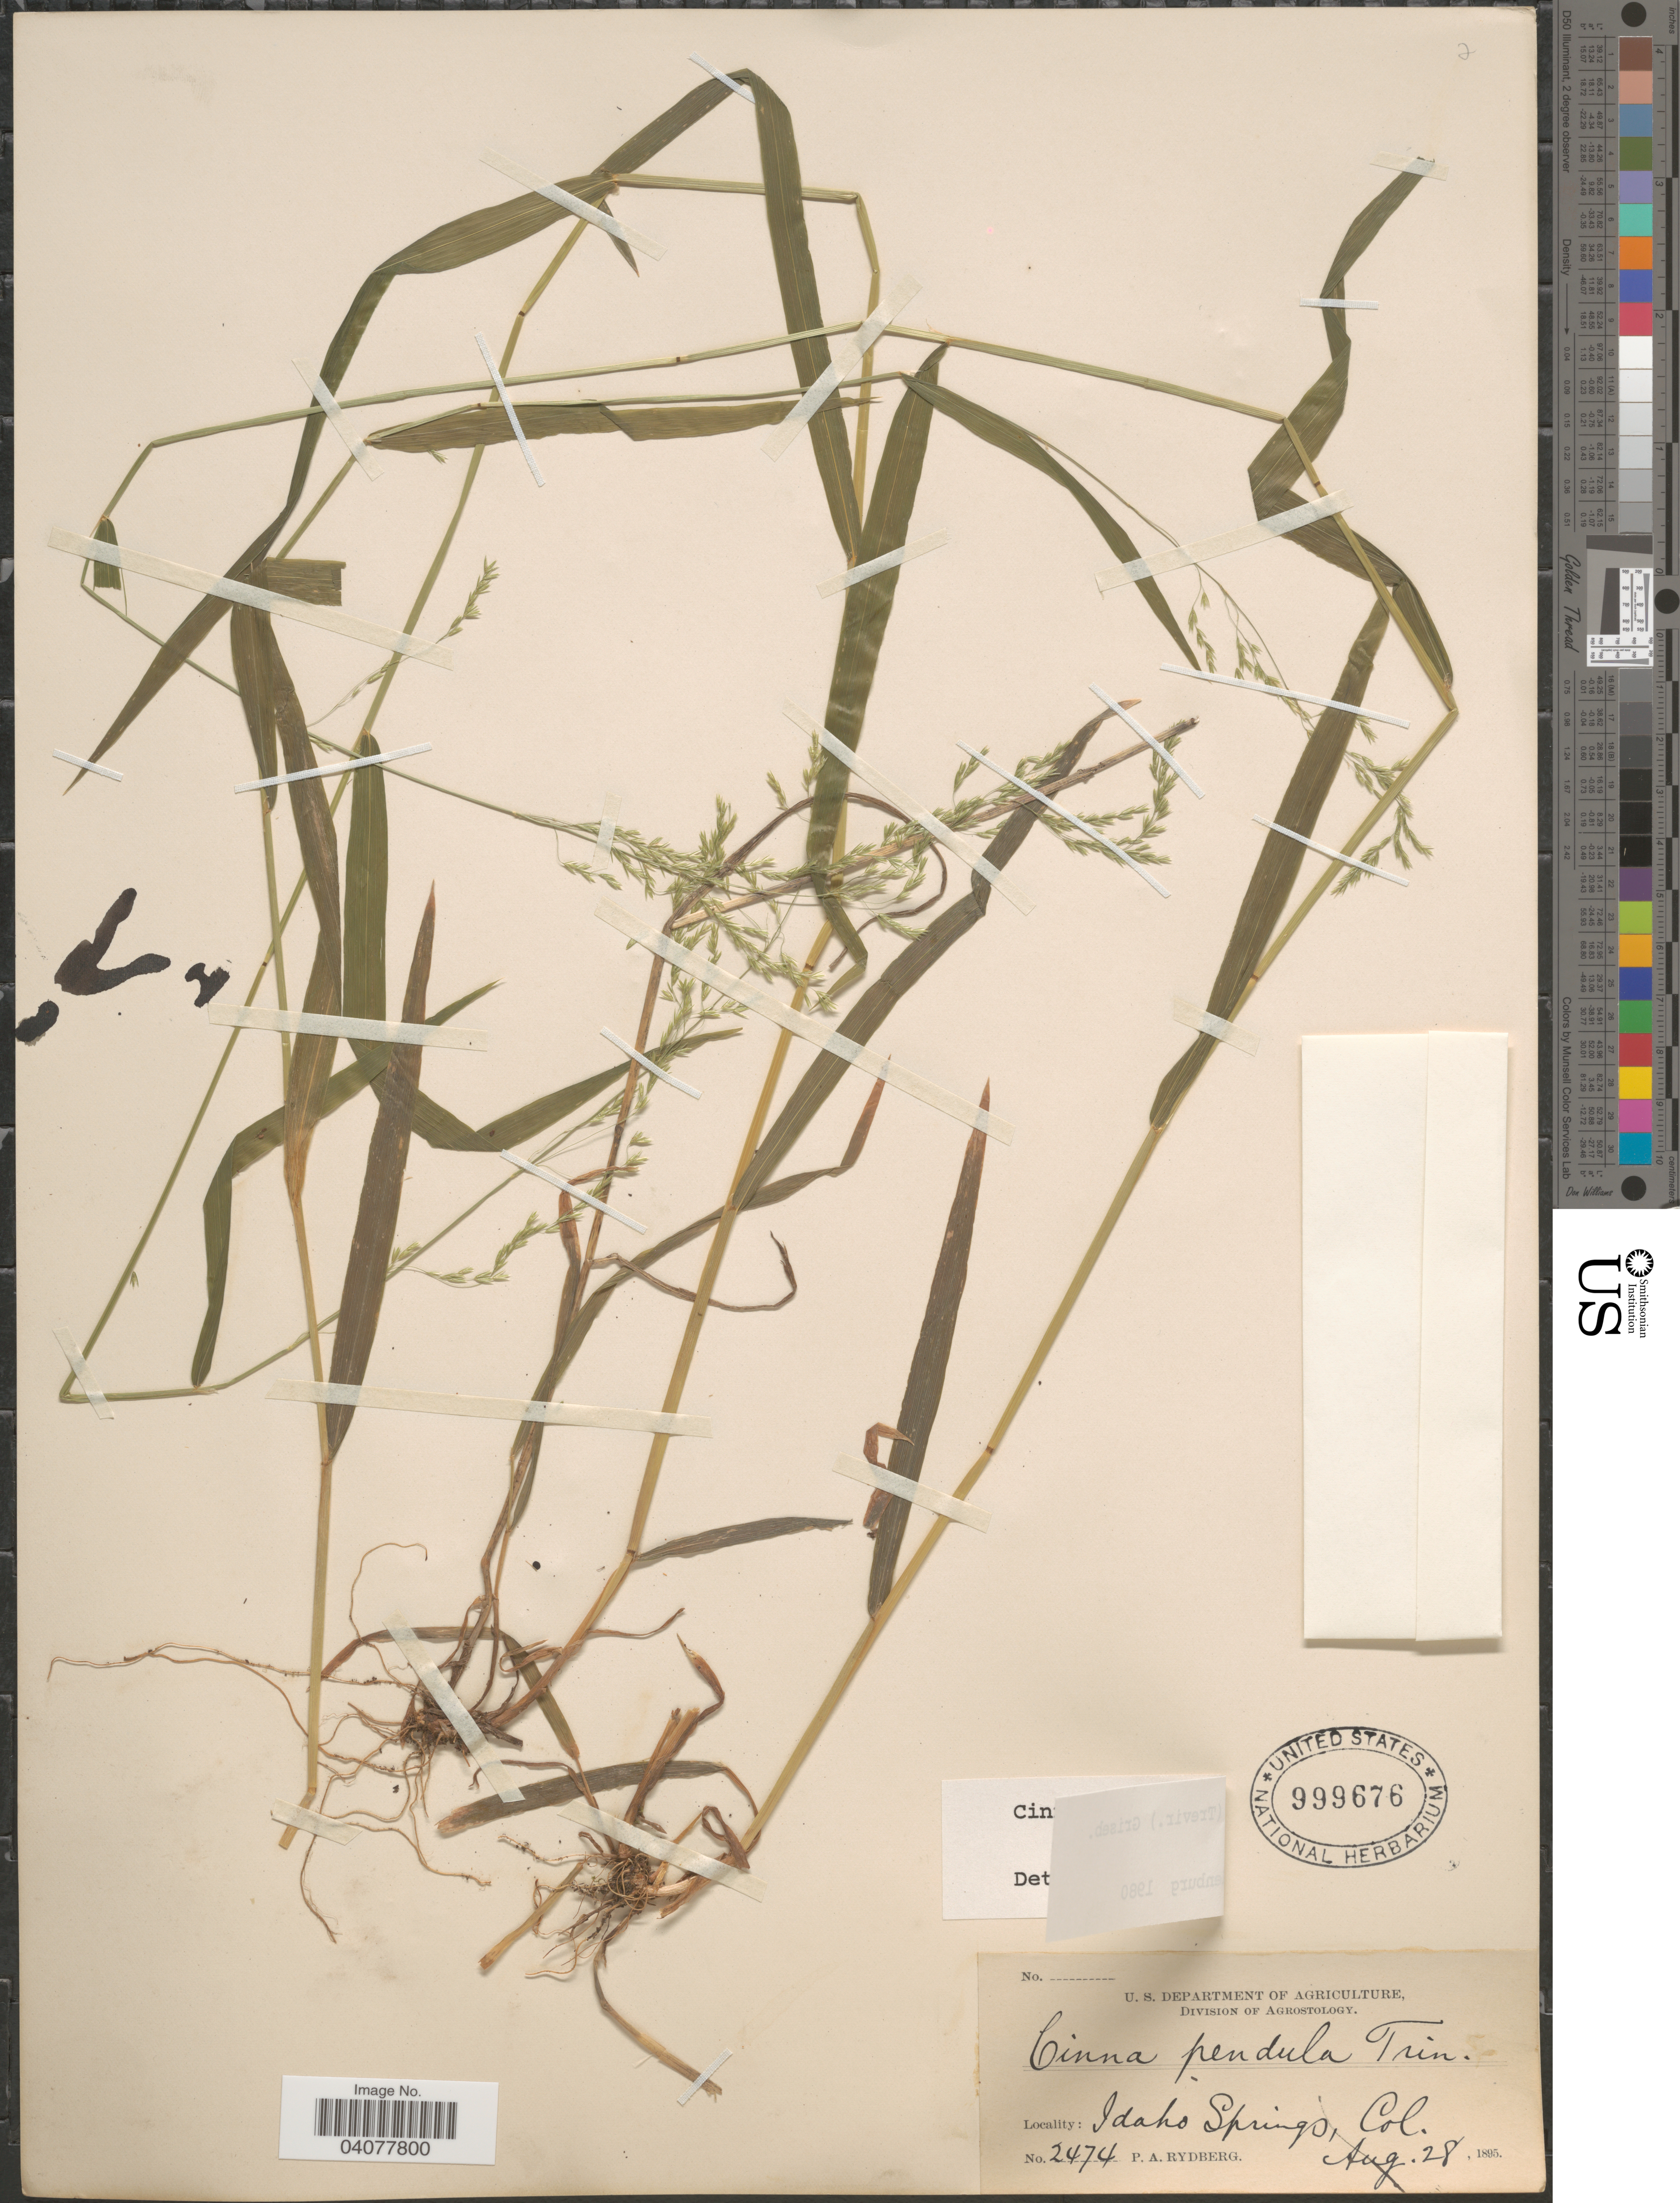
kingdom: Plantae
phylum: Tracheophyta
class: Liliopsida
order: Poales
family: Poaceae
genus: Cinna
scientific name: Cinna latifolia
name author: (Trevir. ex Goeppert) Griseb.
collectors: P. A. Rydberg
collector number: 2474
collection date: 1895-08-28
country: United States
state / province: Colorado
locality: Idaho Springs.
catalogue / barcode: US 999676